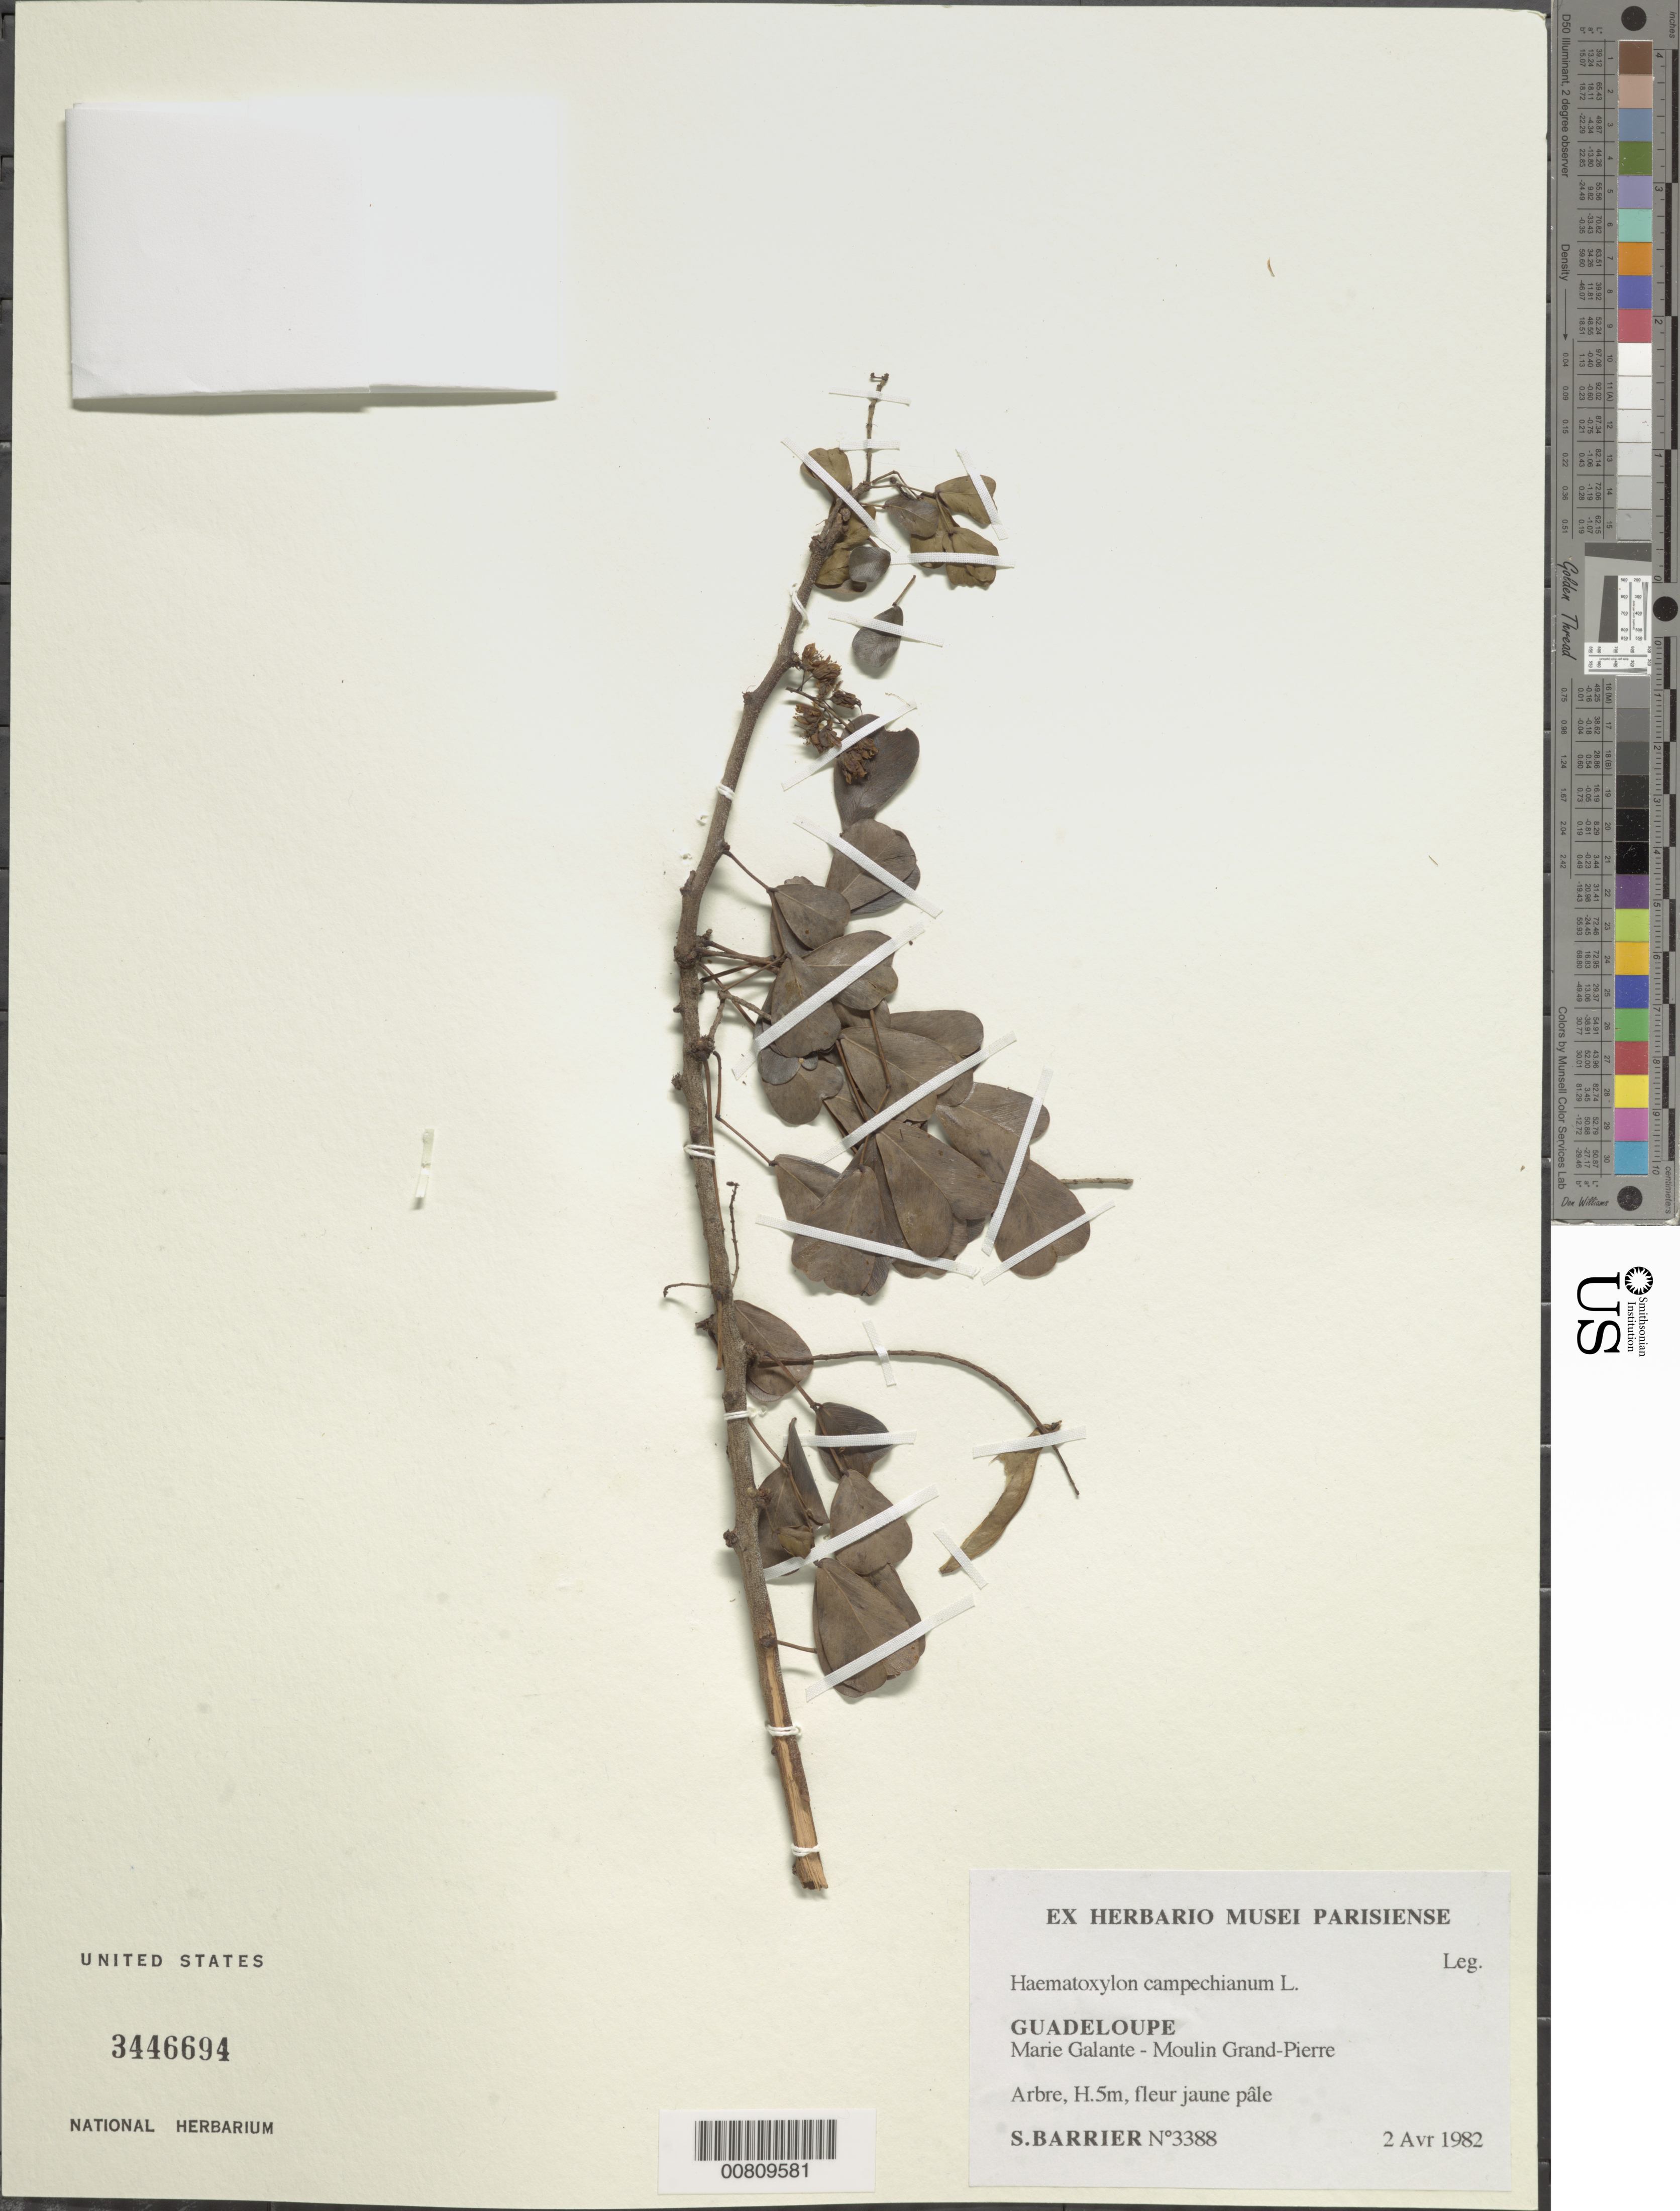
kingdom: Plantae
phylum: Tracheophyta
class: Magnoliopsida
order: Fabales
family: Fabaceae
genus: Haematoxylum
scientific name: Haematoxylum campechianum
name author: L.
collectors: S. Barrier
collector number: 3388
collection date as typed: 02 Apr 1982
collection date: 1982-04-02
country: Guadeloupe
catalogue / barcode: US 3446694